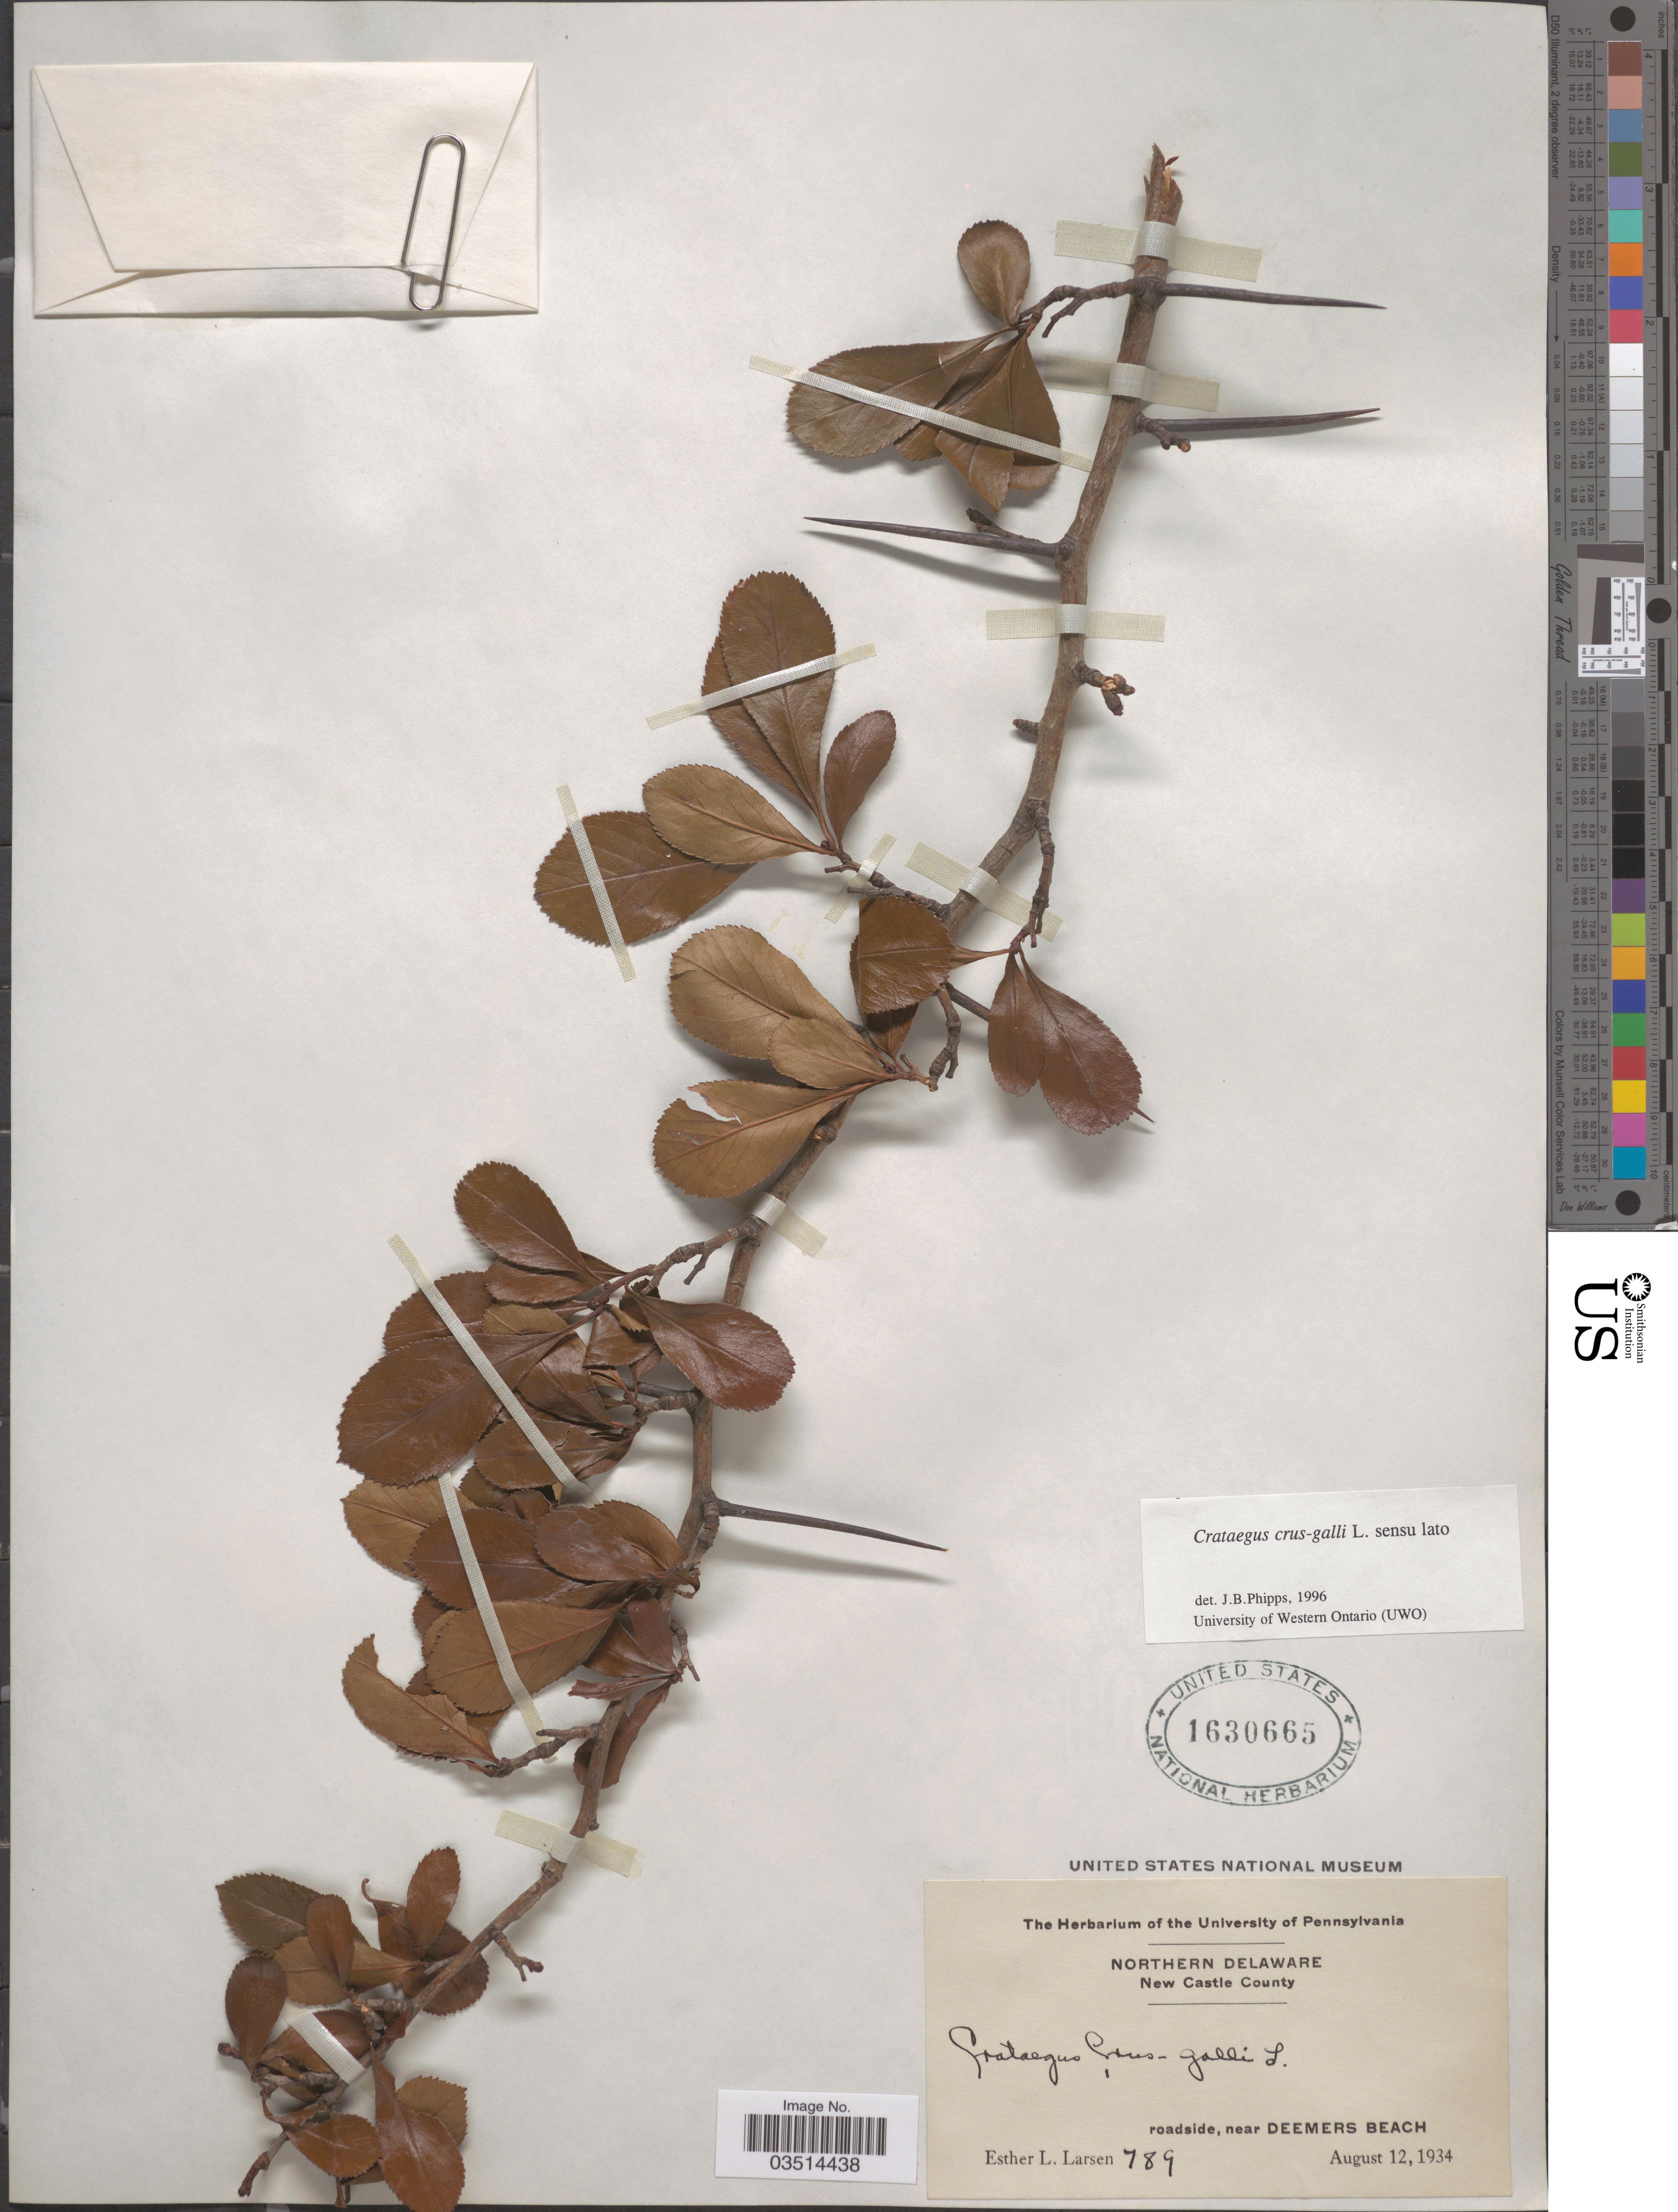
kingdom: Plantae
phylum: Tracheophyta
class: Magnoliopsida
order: Rosales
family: Rosaceae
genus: Crataegus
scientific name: Crataegus crus-galli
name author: L.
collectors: E. Larsen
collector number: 789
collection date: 1934-08-12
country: United States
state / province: Delaware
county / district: New Castle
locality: Northern Delaware. New Castle County. Roadside, near Deemers Beach.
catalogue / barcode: US 1630665